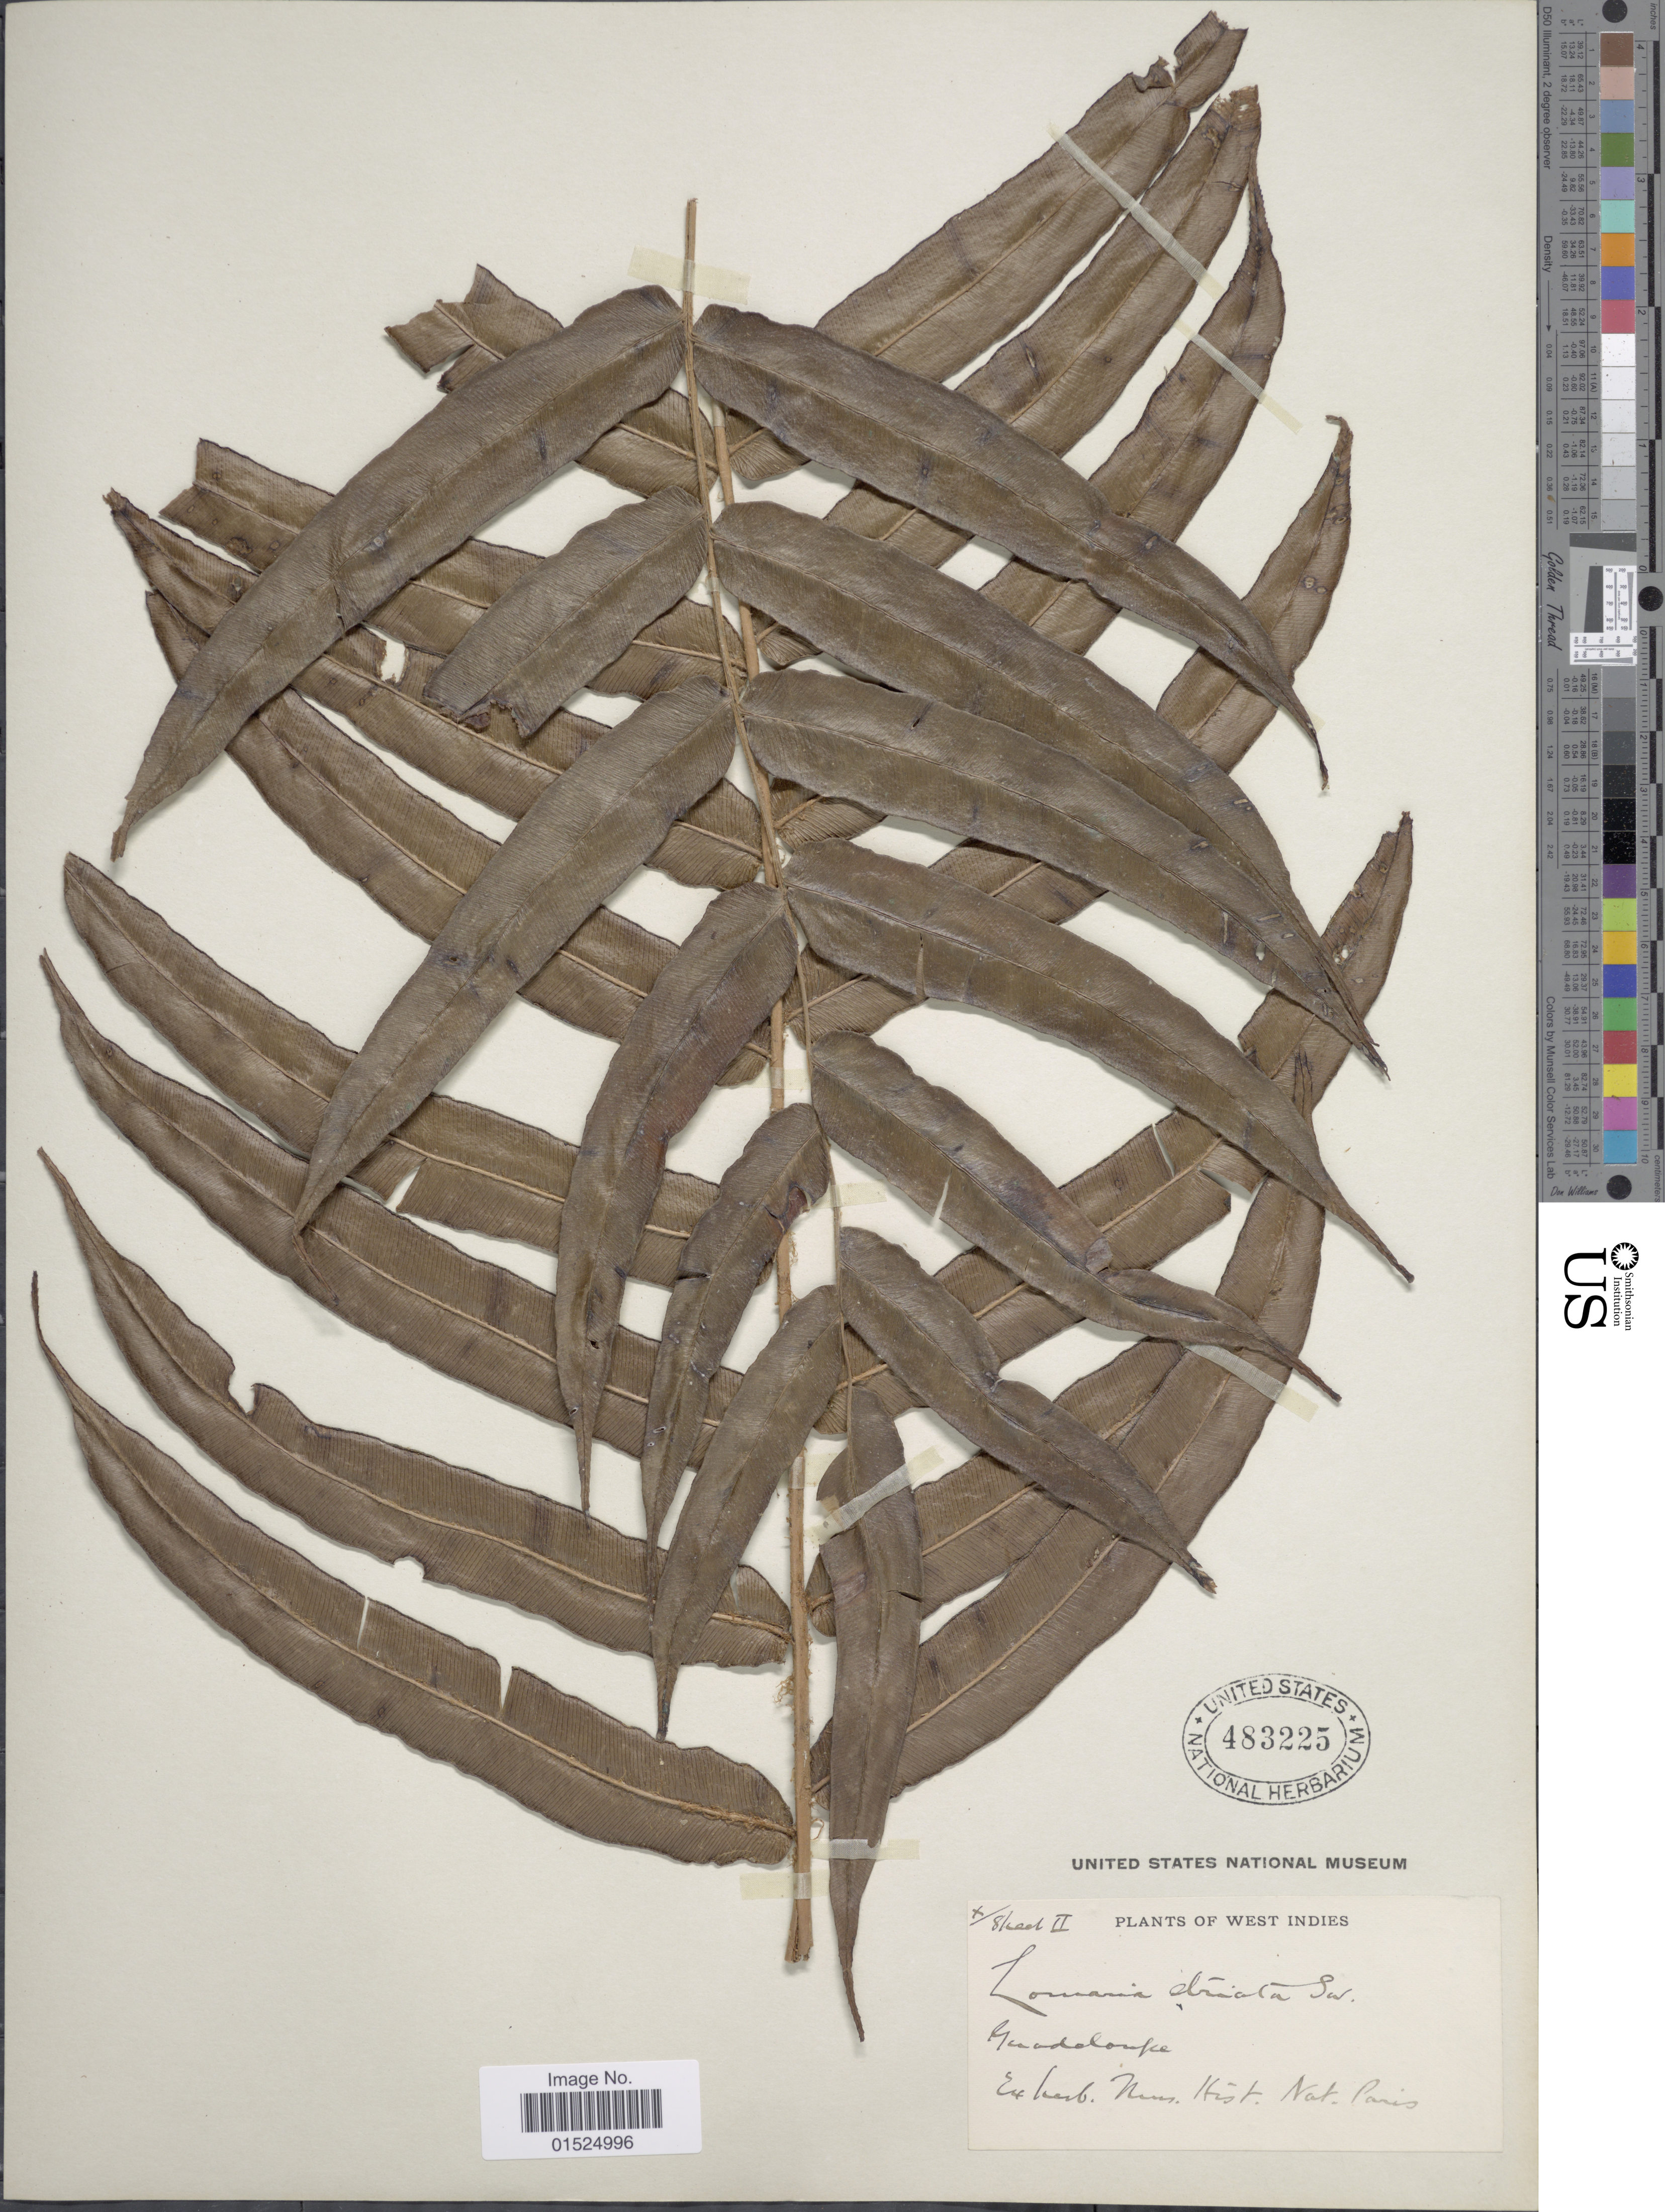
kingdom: Plantae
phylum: Tracheophyta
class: Polypodiopsida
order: Polypodiales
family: Blechnaceae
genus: Blechnum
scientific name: Blechnum ryanii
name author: Hieron.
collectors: ex herb. Mus. Paris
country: Guadeloupe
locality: Plants of West Indies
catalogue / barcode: US 483225